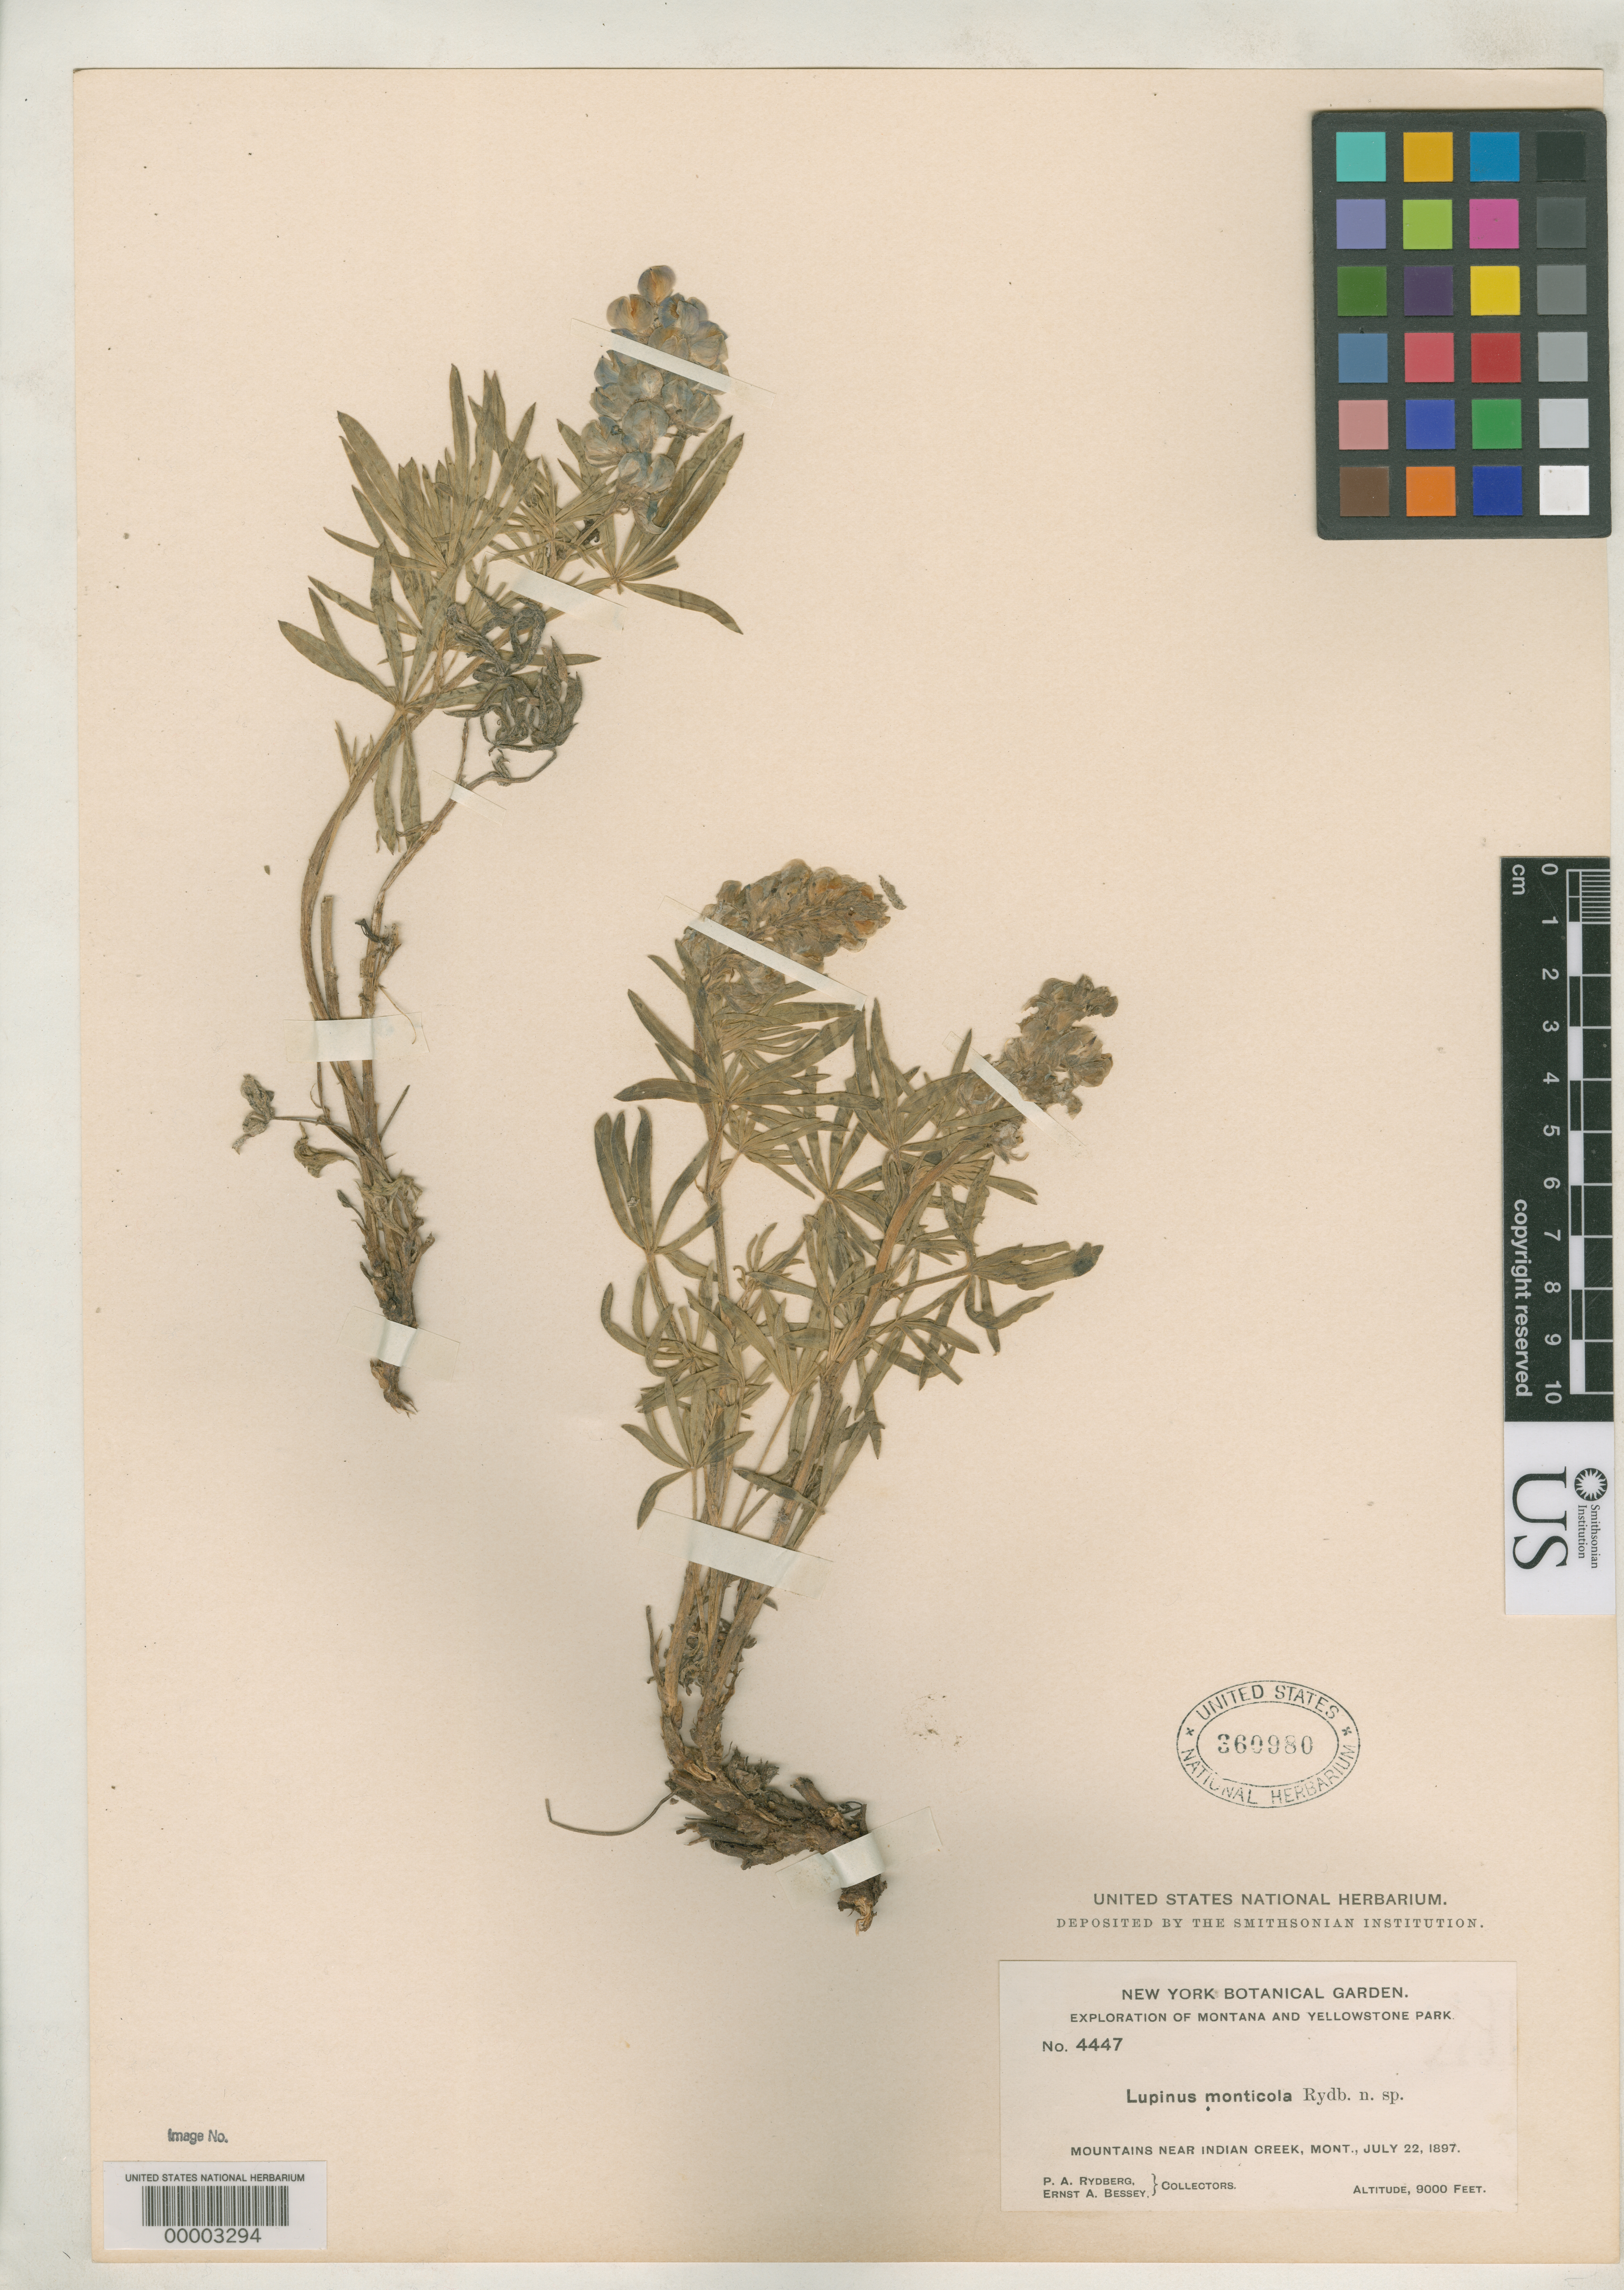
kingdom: Plantae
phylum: Tracheophyta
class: Magnoliopsida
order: Fabales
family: Fabaceae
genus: Lupinus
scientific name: Lupinus monticola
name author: Rydb.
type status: Isotype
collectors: P. A. Rydberg & E. Bessey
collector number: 4447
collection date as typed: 22 Jul 1897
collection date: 1897-07-22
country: United States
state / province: Montana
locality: Indian Creek.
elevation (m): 2743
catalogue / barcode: US 360980